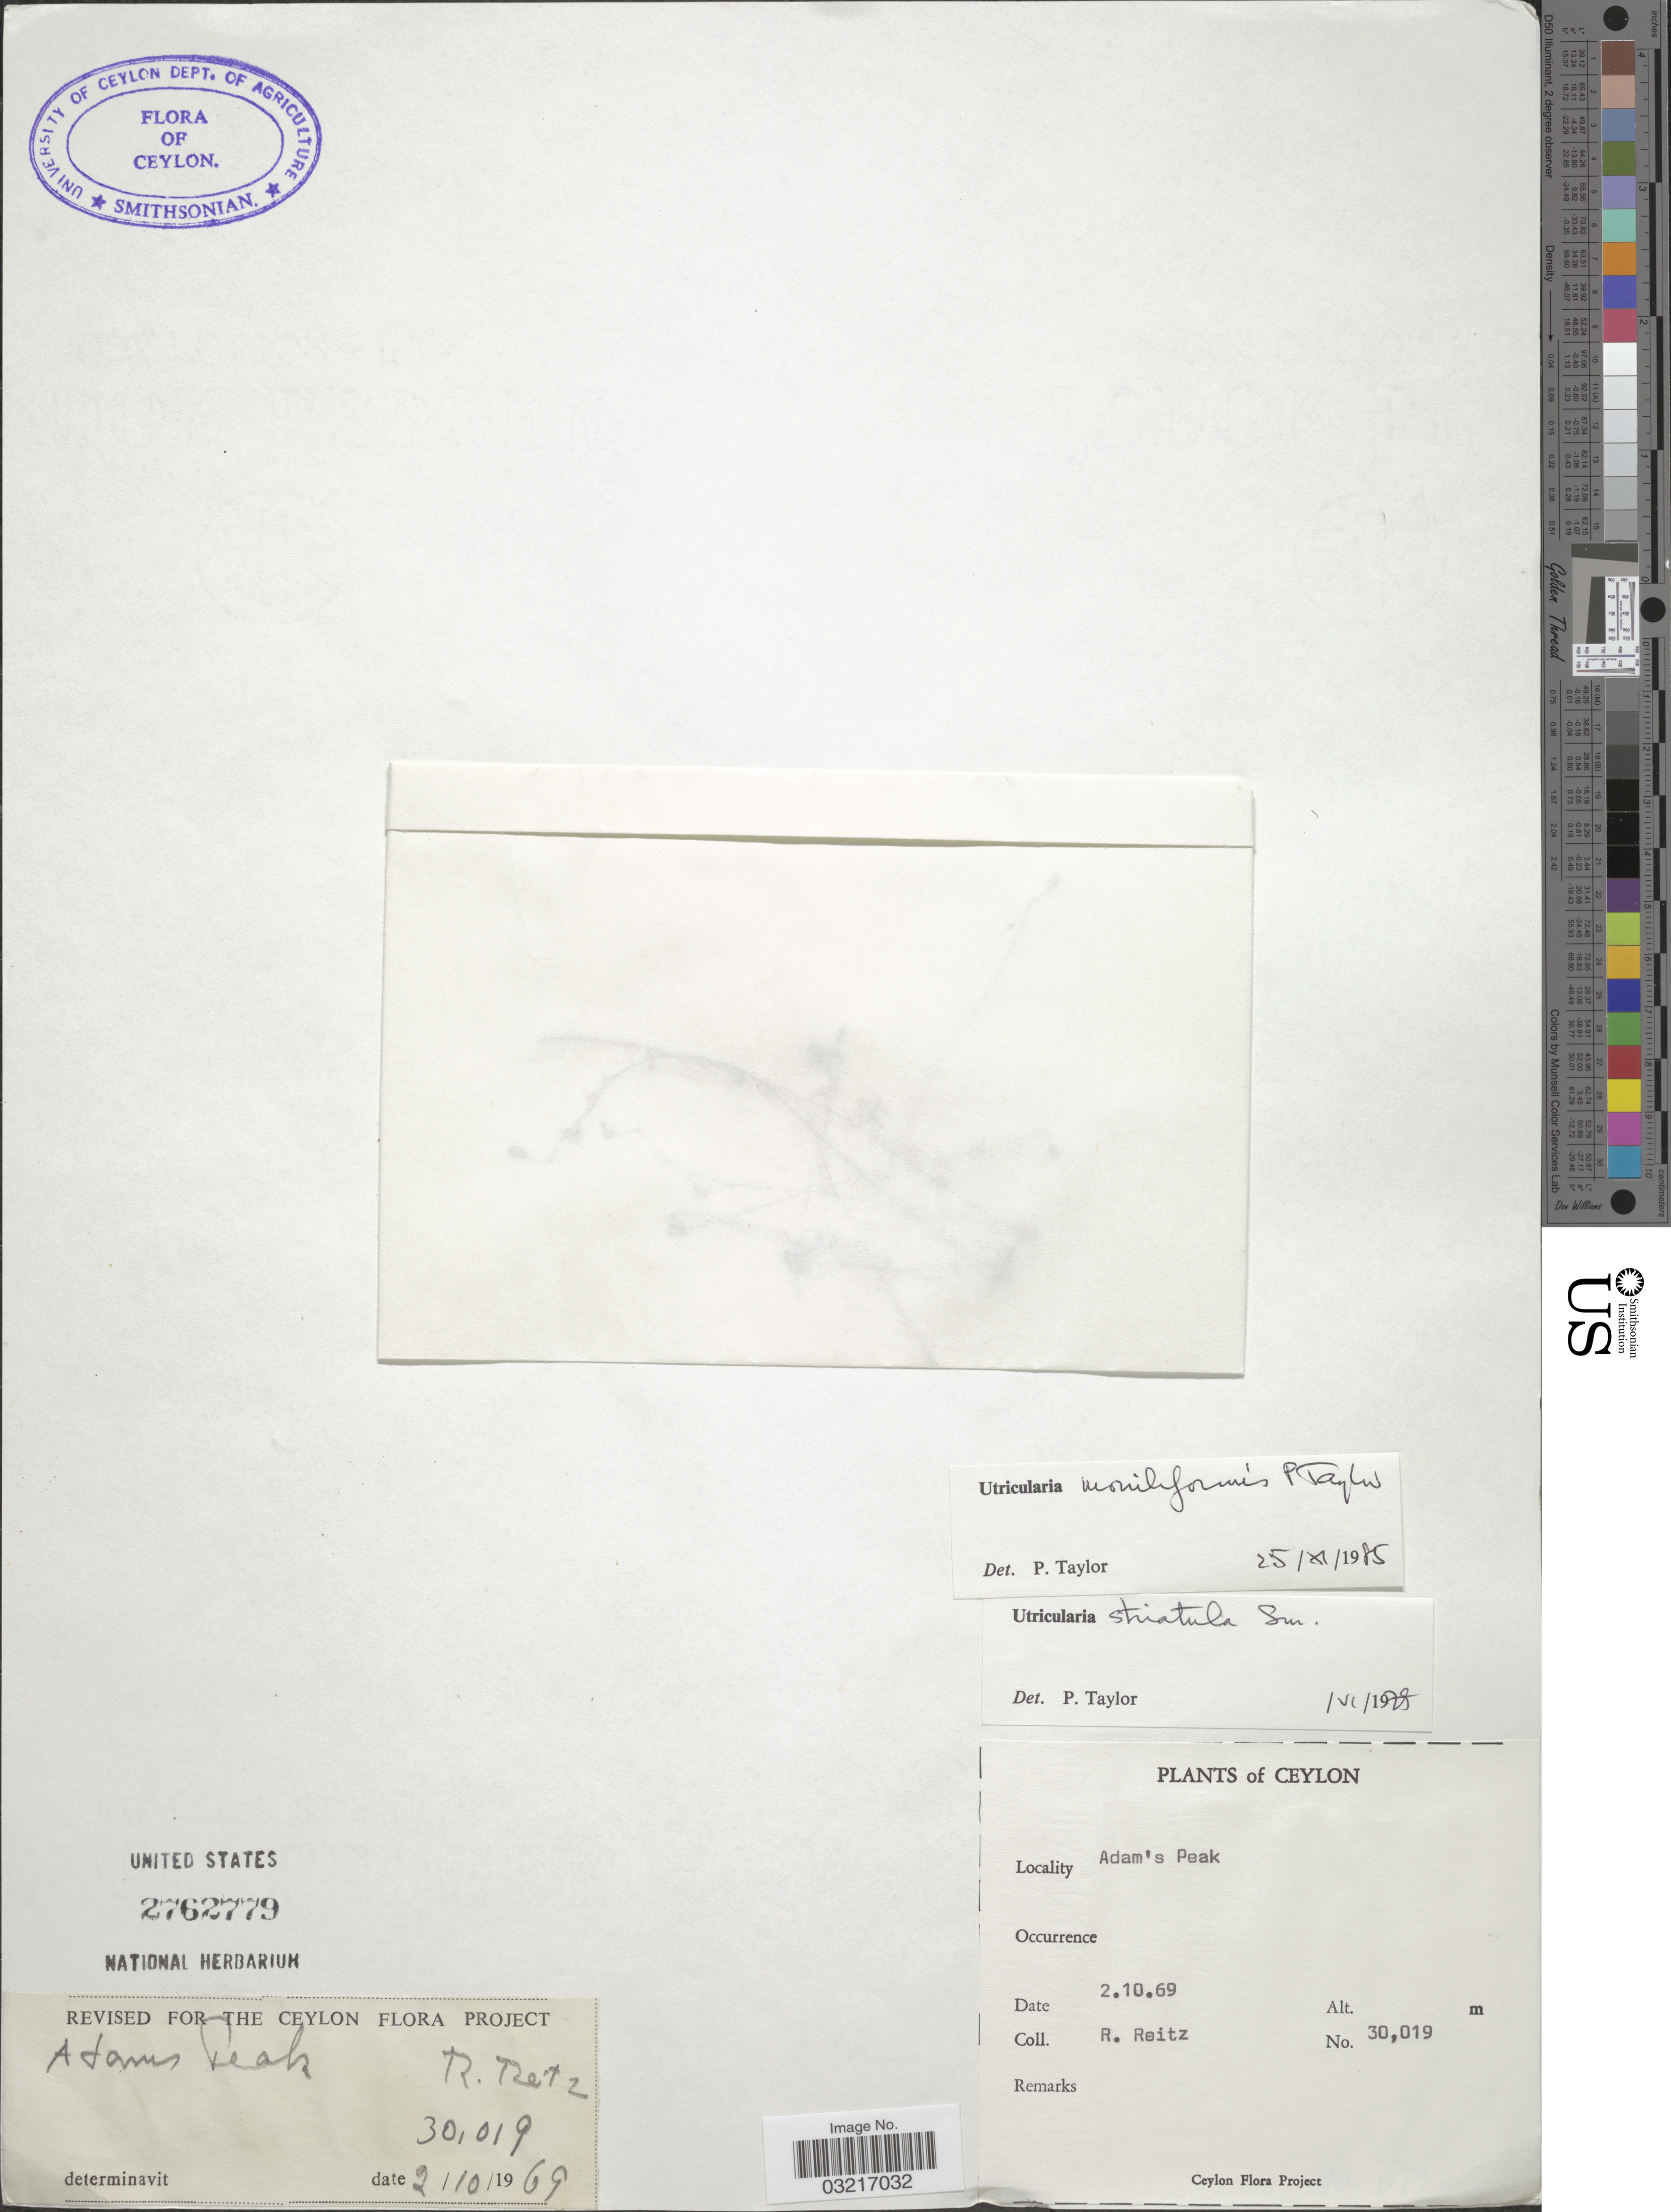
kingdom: Plantae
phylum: Tracheophyta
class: Magnoliopsida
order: Lamiales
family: Lentibulariaceae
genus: Utricularia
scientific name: Utricularia moniliformis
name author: P. Taylor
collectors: R. Reitz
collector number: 30019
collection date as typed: Transcribed d/m/y: 2/10/69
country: Sri Lanka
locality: Ceylon, Adam's Peak.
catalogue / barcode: US 2762779